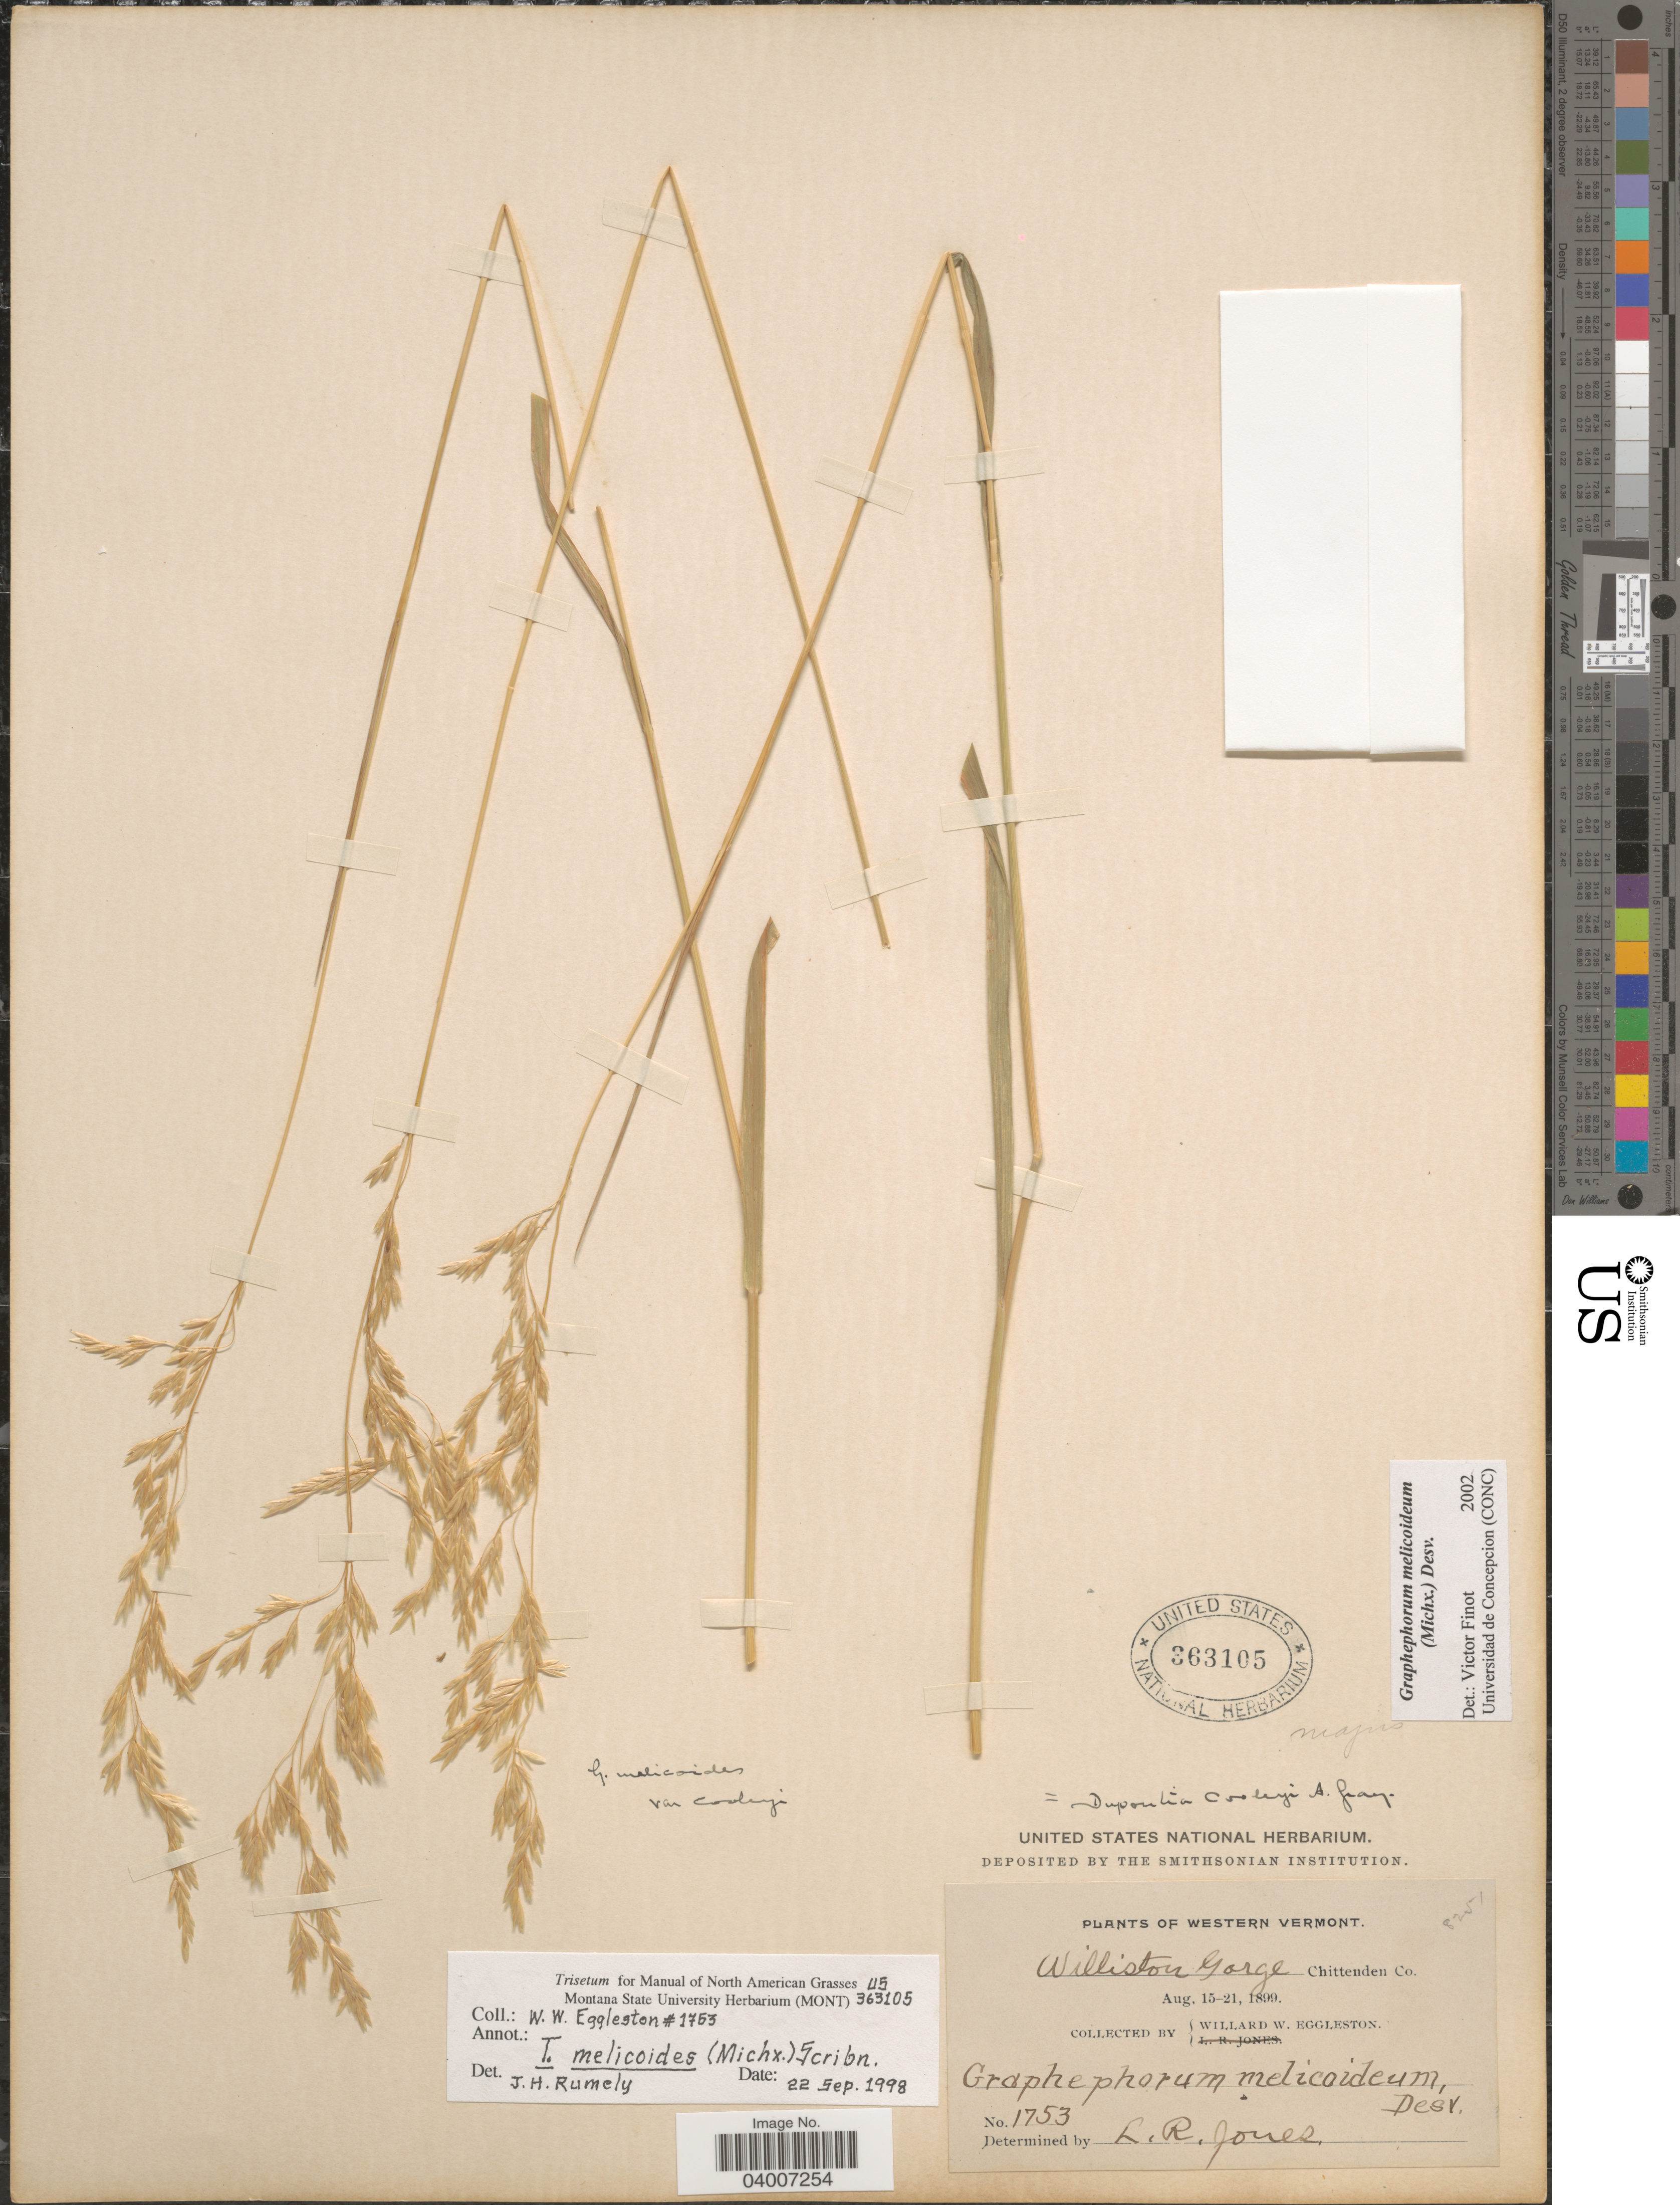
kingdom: Plantae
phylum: Tracheophyta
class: Liliopsida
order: Poales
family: Poaceae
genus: Graphephorum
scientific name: Graphephorum melicoides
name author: (F. Michx.) Desv.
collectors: W. W. Eggleston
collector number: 1753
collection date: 1899-08-15/1899-08-21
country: United States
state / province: Vermont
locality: Western Vermont. Williston Gorge Chittenden Co.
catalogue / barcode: US 363105